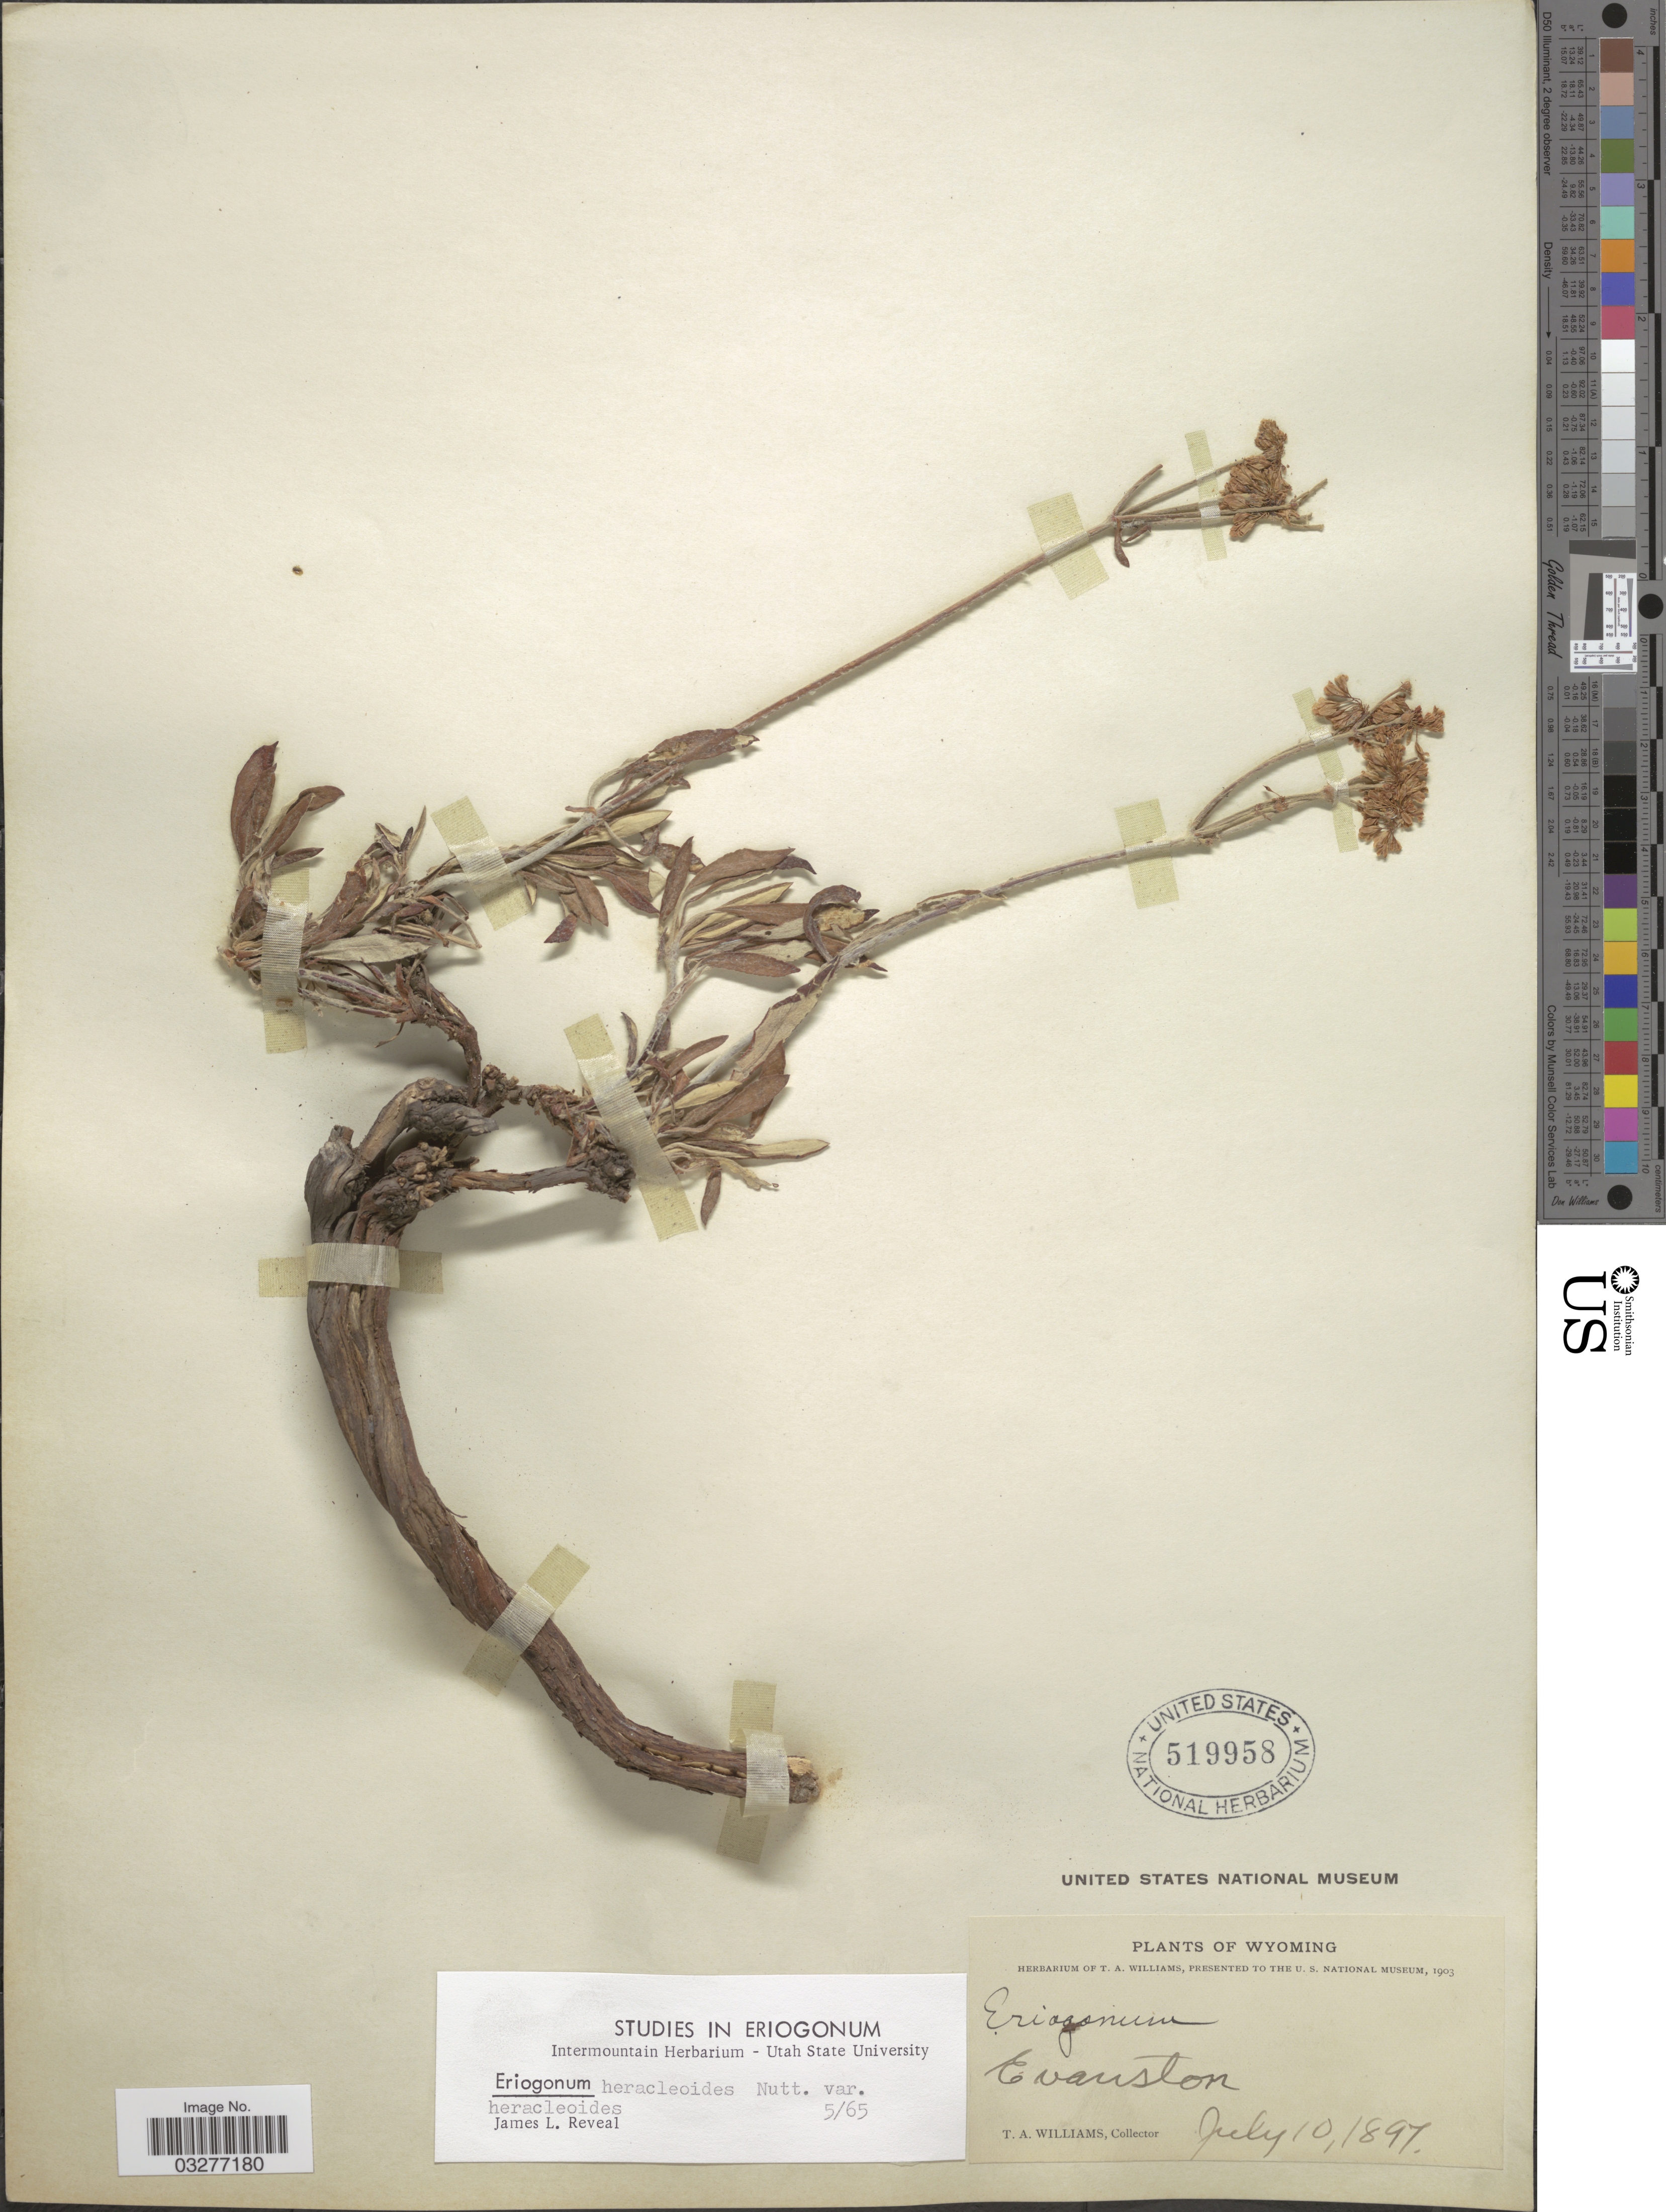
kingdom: Plantae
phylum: Tracheophyta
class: Magnoliopsida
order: Caryophyllales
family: Polygonaceae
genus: Eriogonum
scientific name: Eriogonum heracleoides var. heracleoides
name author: Nutt.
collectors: T. Williams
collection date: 1897-07-10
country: United States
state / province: Wyoming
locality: Evanston.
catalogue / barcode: US 519958